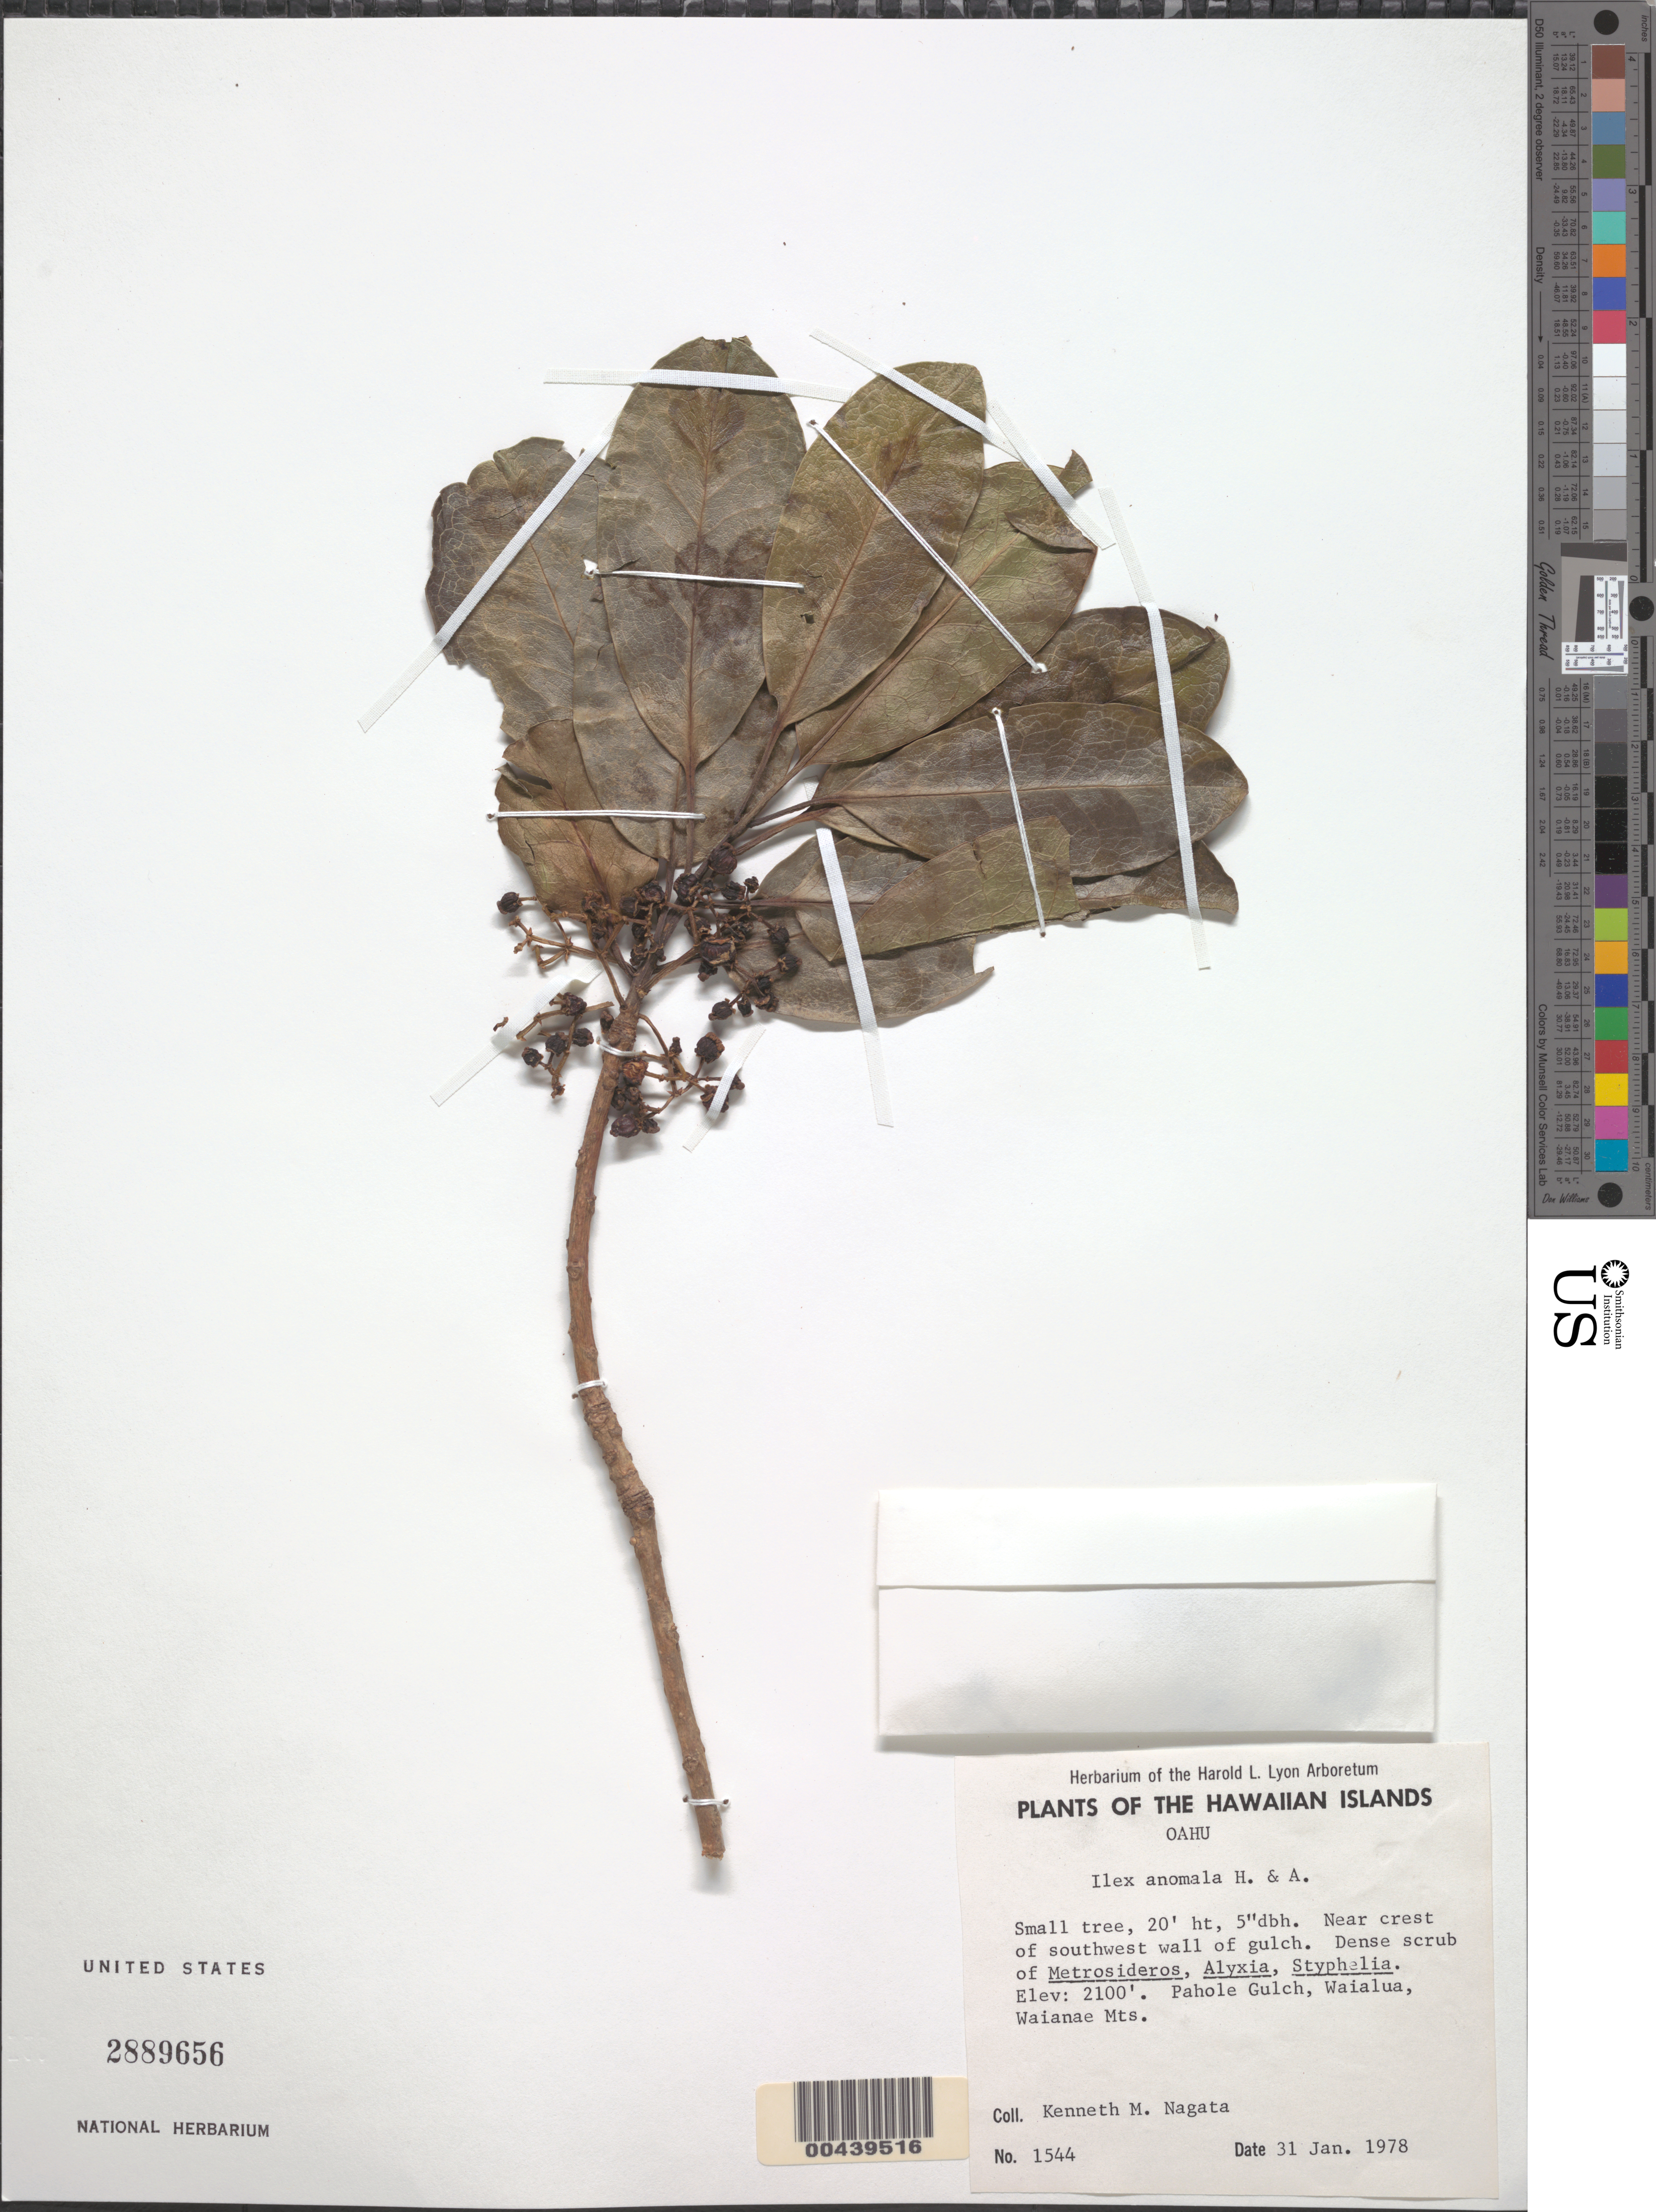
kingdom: Plantae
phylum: Tracheophyta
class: Magnoliopsida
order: Aquifoliales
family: Aquifoliaceae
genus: Ilex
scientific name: Ilex anomala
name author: Hook. & Arn.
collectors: K. Nagata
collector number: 1544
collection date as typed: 31 Jan 1978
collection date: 1978-01-31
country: United States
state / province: Hawaii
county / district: Honolulu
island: Oahu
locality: near crest of SW wall of Pahole Gulch, Waialua, Waianae Mts.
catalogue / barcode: US 2889656